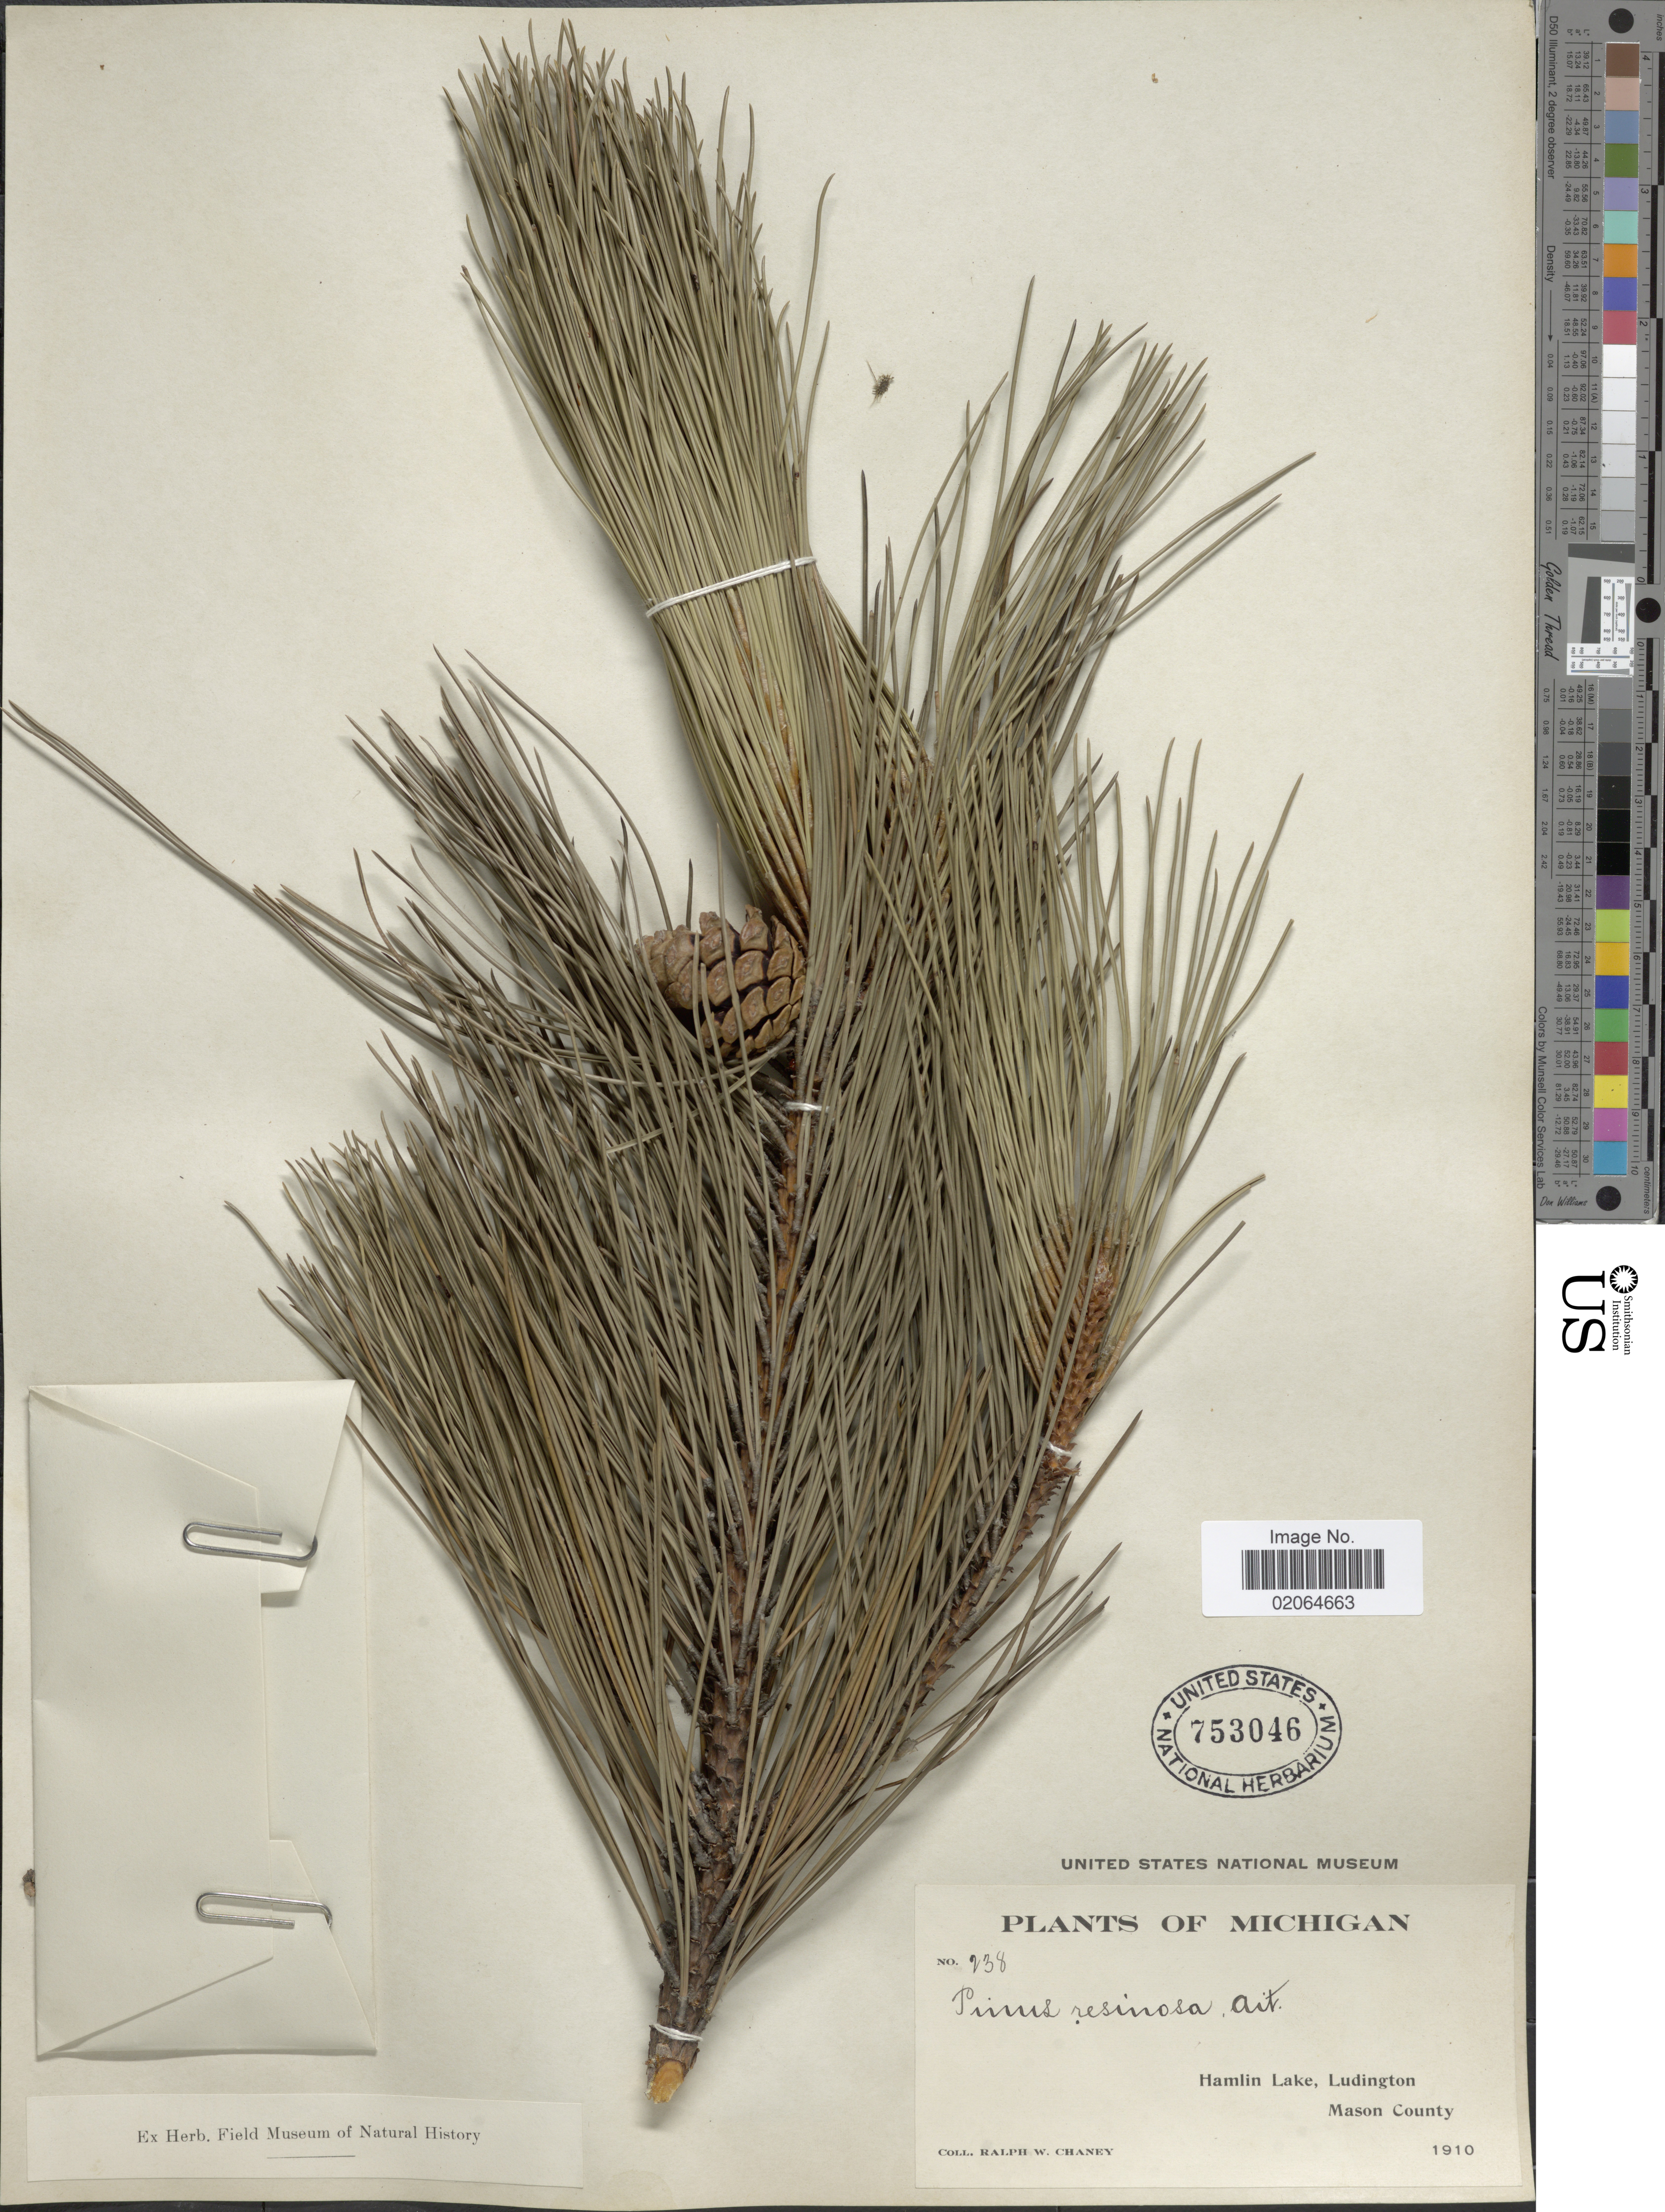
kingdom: Plantae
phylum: Tracheophyta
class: Pinopsida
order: Pinales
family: Pinaceae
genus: Pinus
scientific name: Pinus resinosa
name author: Aiton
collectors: R. Chaney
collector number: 238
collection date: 1910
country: United States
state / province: Michigan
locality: Hamlin Lake, Ludington. Mason County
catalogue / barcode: US 753046